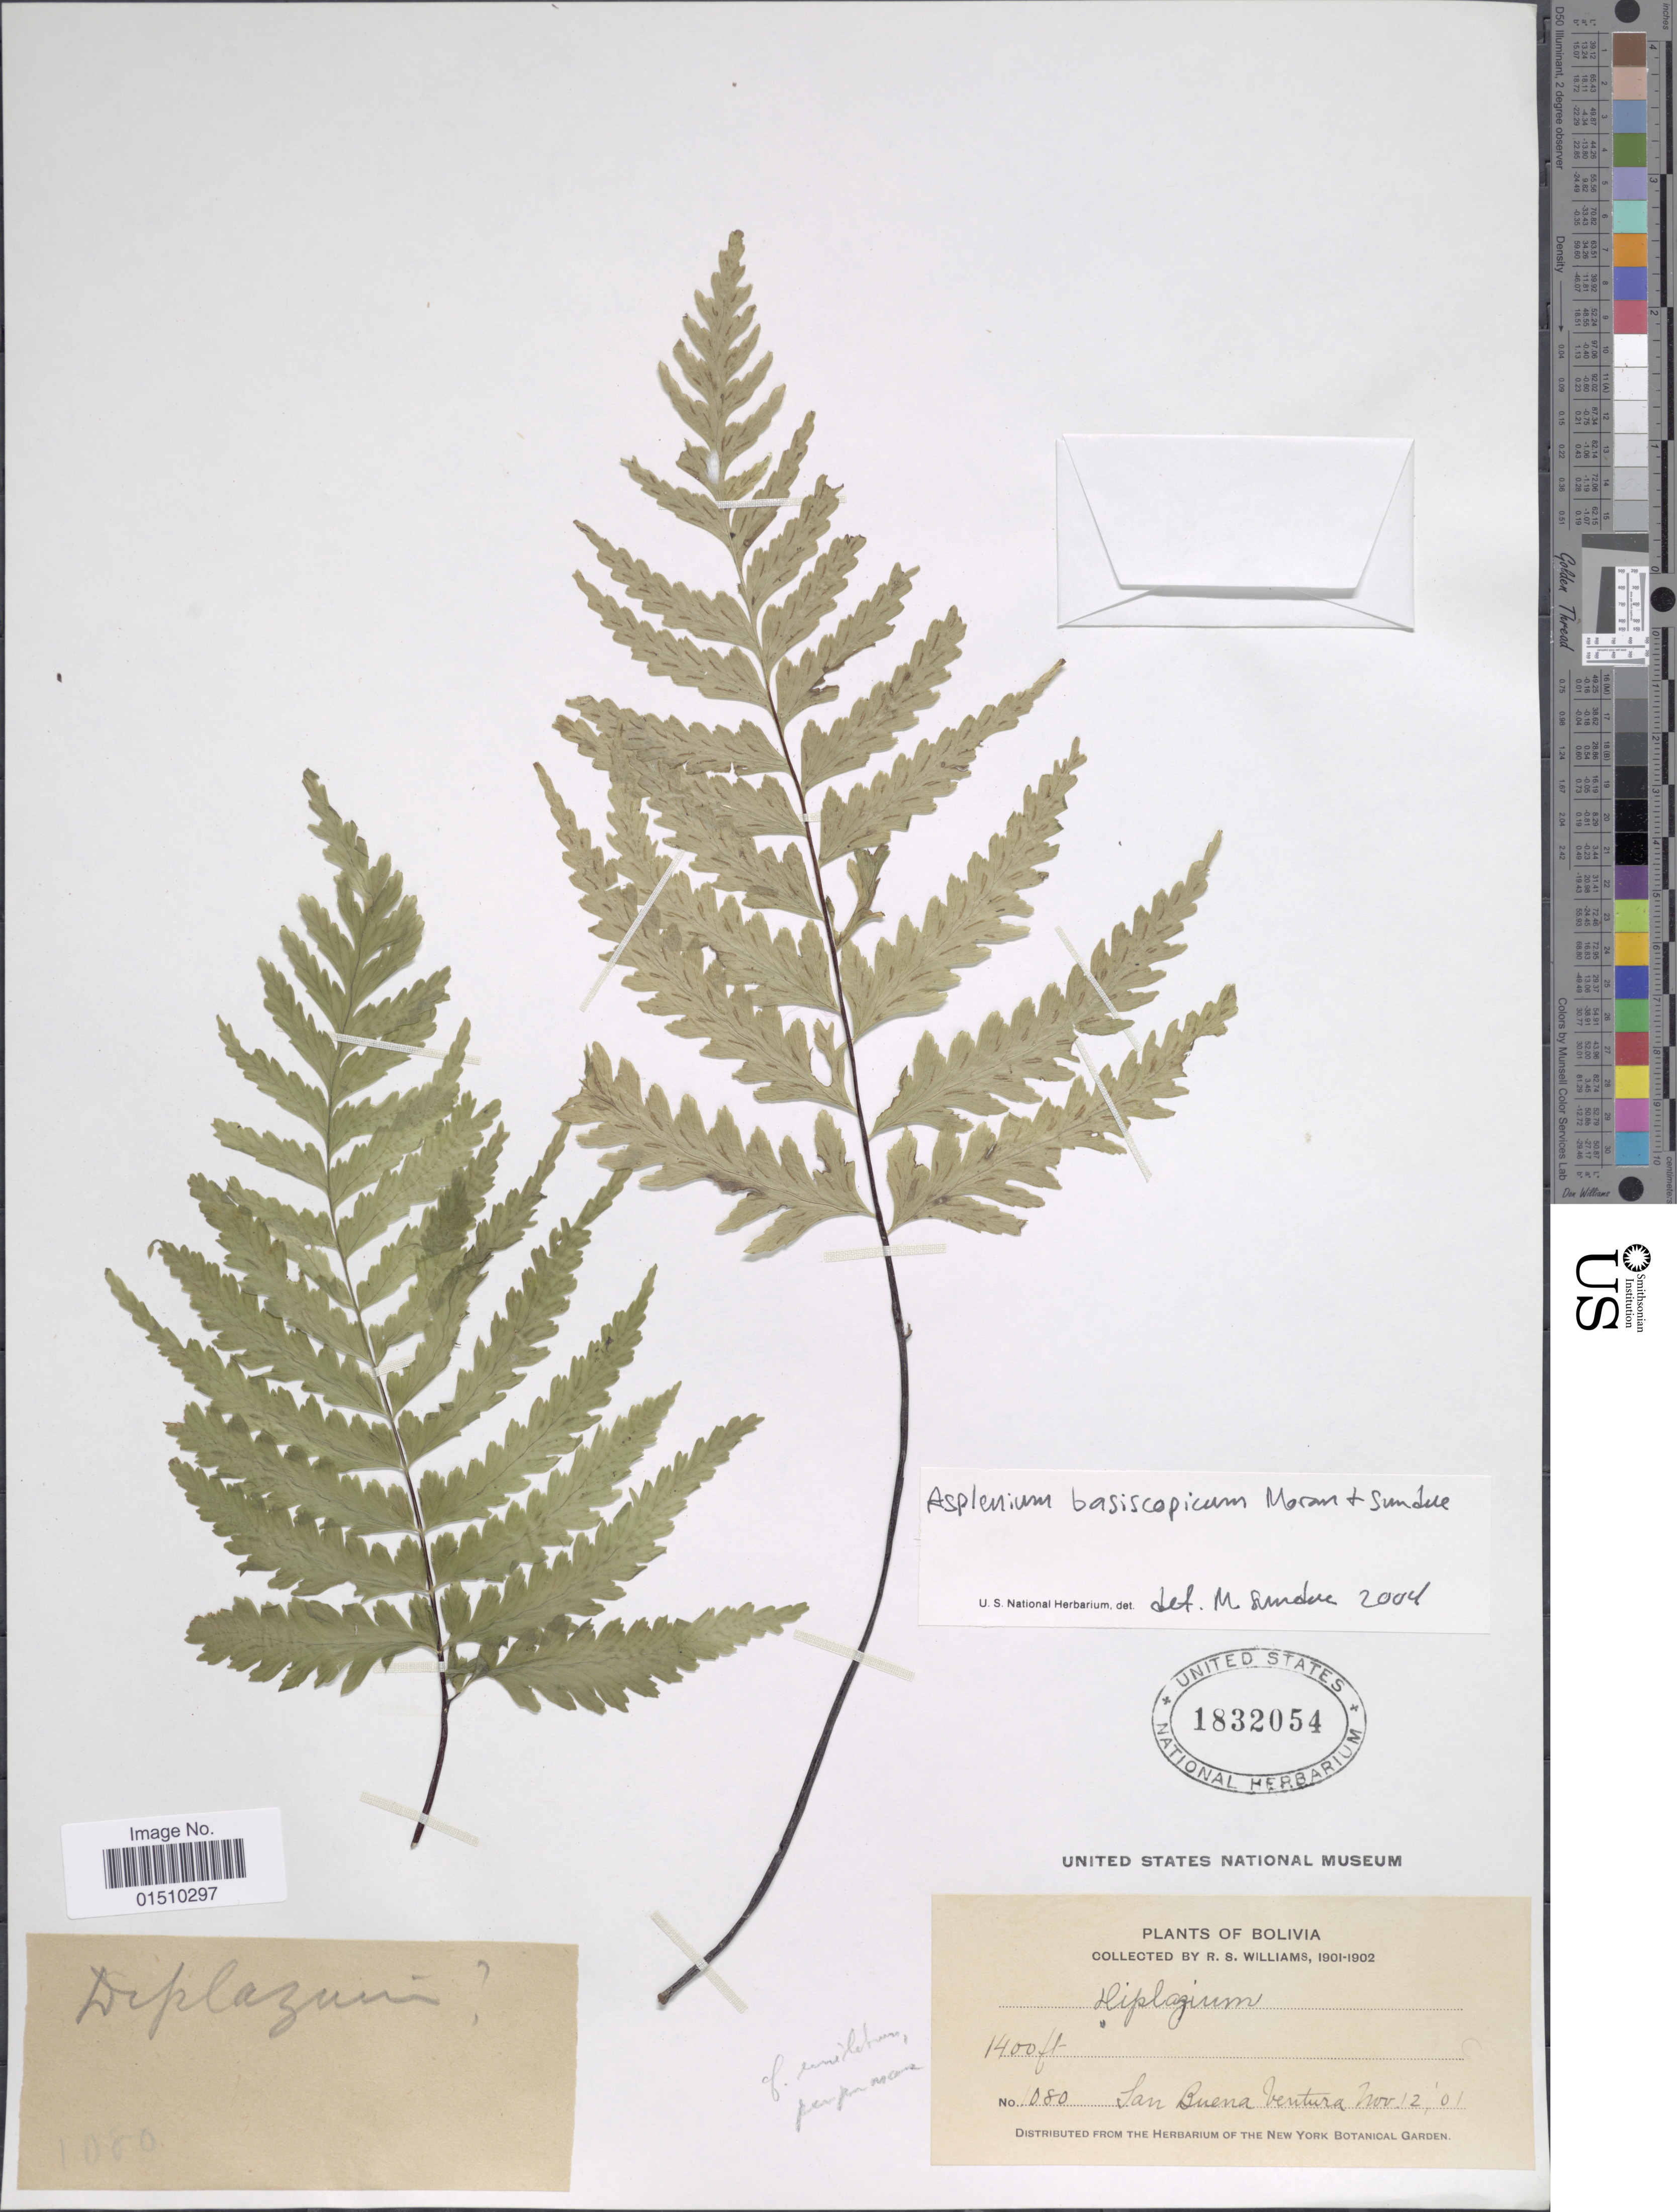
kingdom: Plantae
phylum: Tracheophyta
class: Polypodiopsida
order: Polypodiales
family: Aspleniaceae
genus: Asplenium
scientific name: Asplenium basiscopicum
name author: Moran & Sundue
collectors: R. S. Williams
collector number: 1080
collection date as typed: Nov. 12, 1901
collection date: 1901-11-12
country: Bolivia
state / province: La Paz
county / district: Iturralde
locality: San Buena Ventura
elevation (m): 427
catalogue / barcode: US 1832054